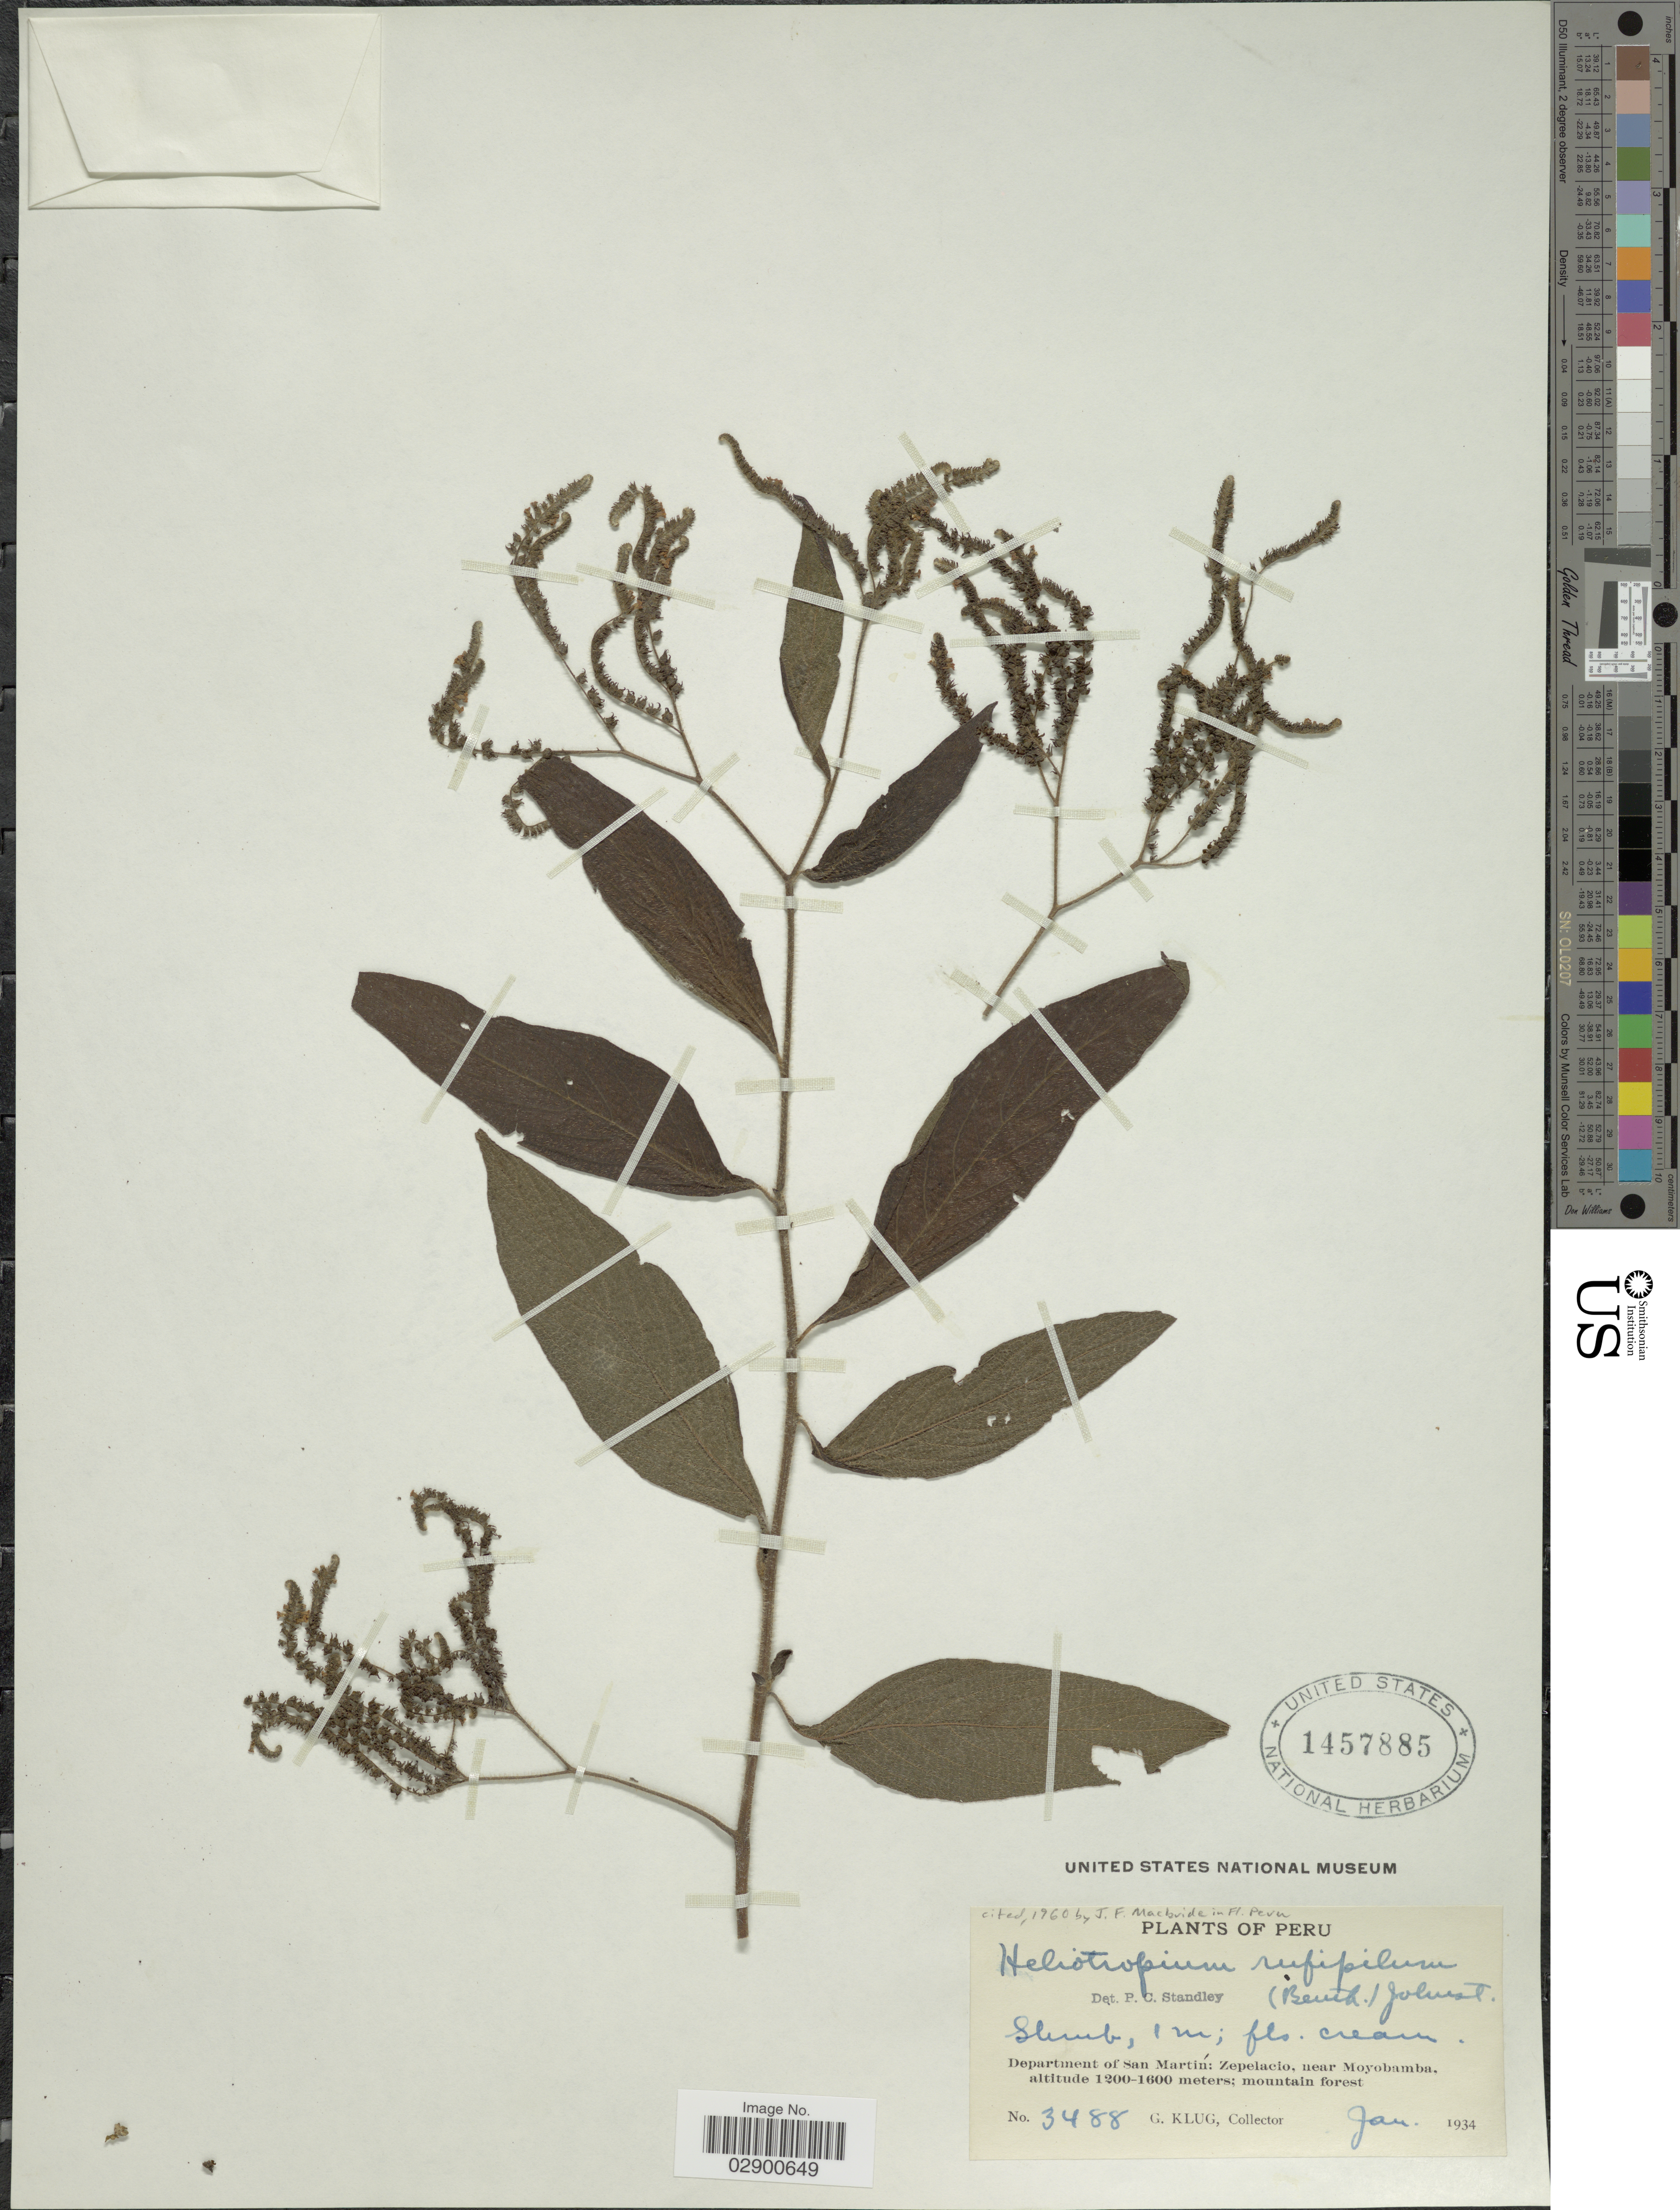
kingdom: Plantae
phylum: Tracheophyta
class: Magnoliopsida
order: Boraginales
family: Heliotropiaceae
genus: Heliotropium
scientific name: Heliotropium rufipilum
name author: (Benth.) I.M. Johnst.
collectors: G. Klug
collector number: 3488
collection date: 1934-01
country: Peru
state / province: San Martín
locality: Department of San Martín: Zepelacio near Moyobamba.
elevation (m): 1200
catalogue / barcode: US 1457885